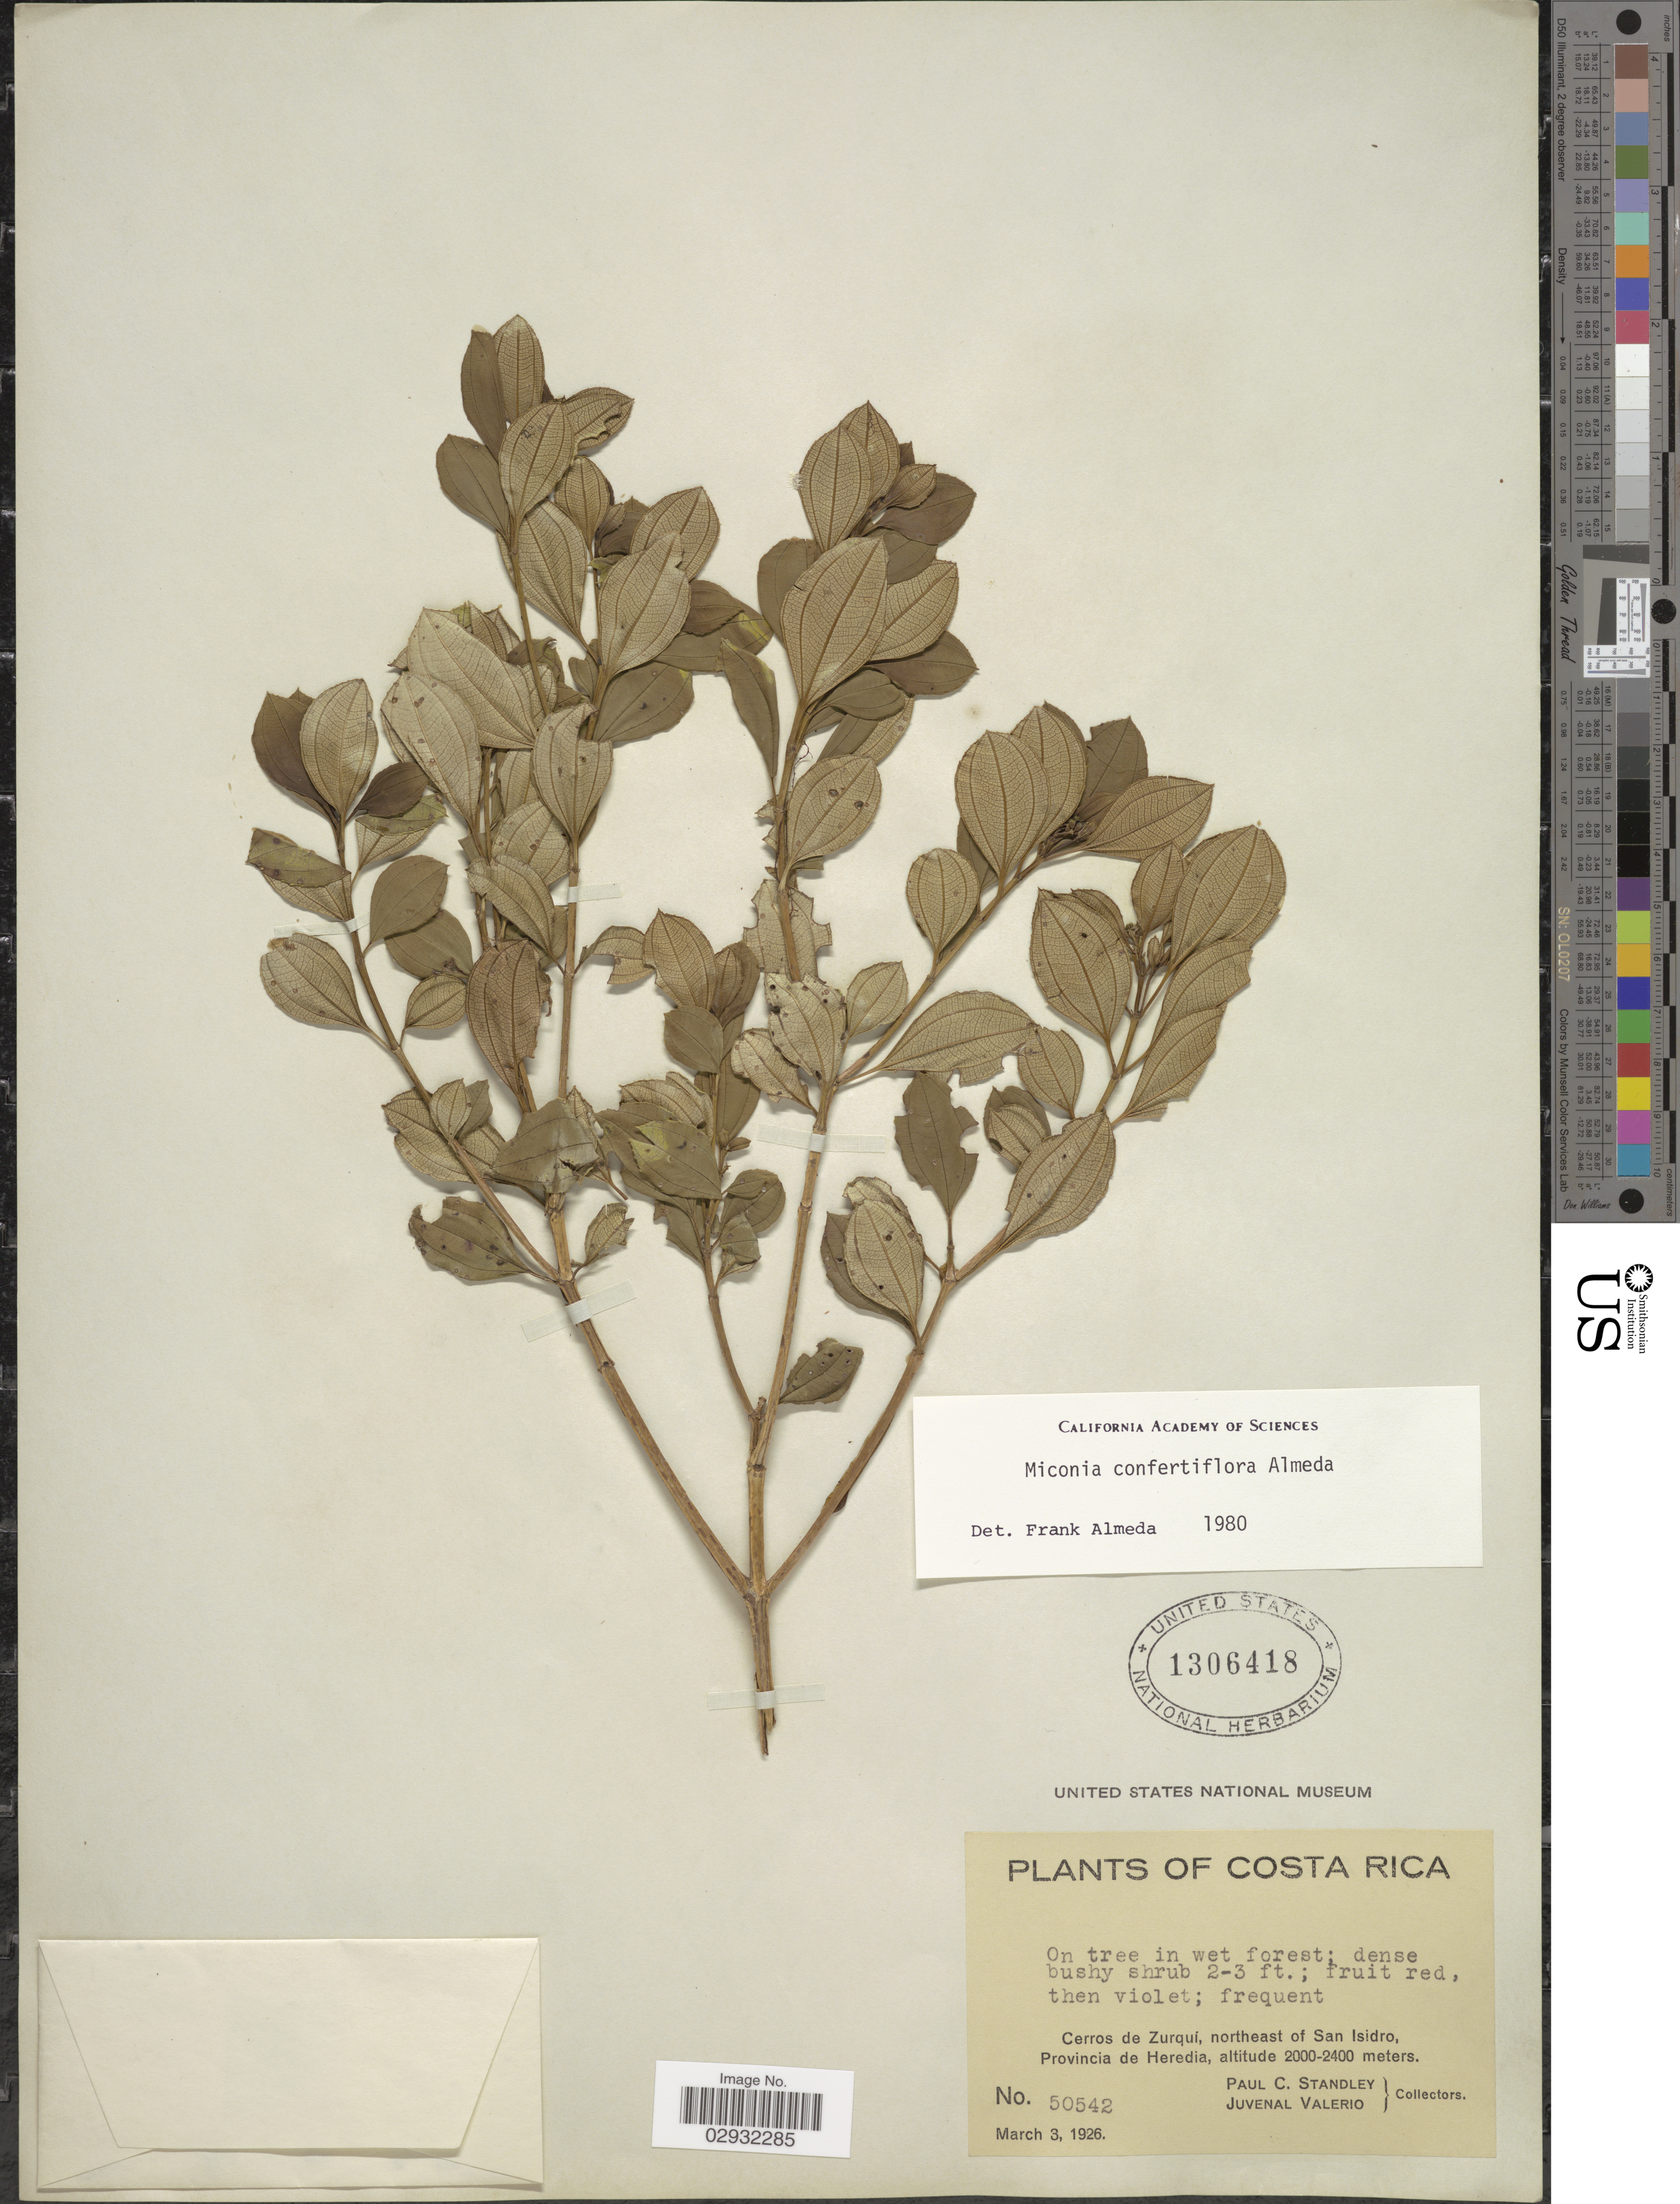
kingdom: Plantae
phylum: Tracheophyta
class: Magnoliopsida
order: Myrtales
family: Melastomataceae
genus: Miconia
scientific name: Miconia confertiflora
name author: Almeda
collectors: P. C. Standley & J. Valerio R.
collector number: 50542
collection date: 1926-03-03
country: Costa Rica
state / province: Heredia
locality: Cerros de Zurqui, northeast of San Isidro.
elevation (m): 2000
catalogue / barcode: US 1306418